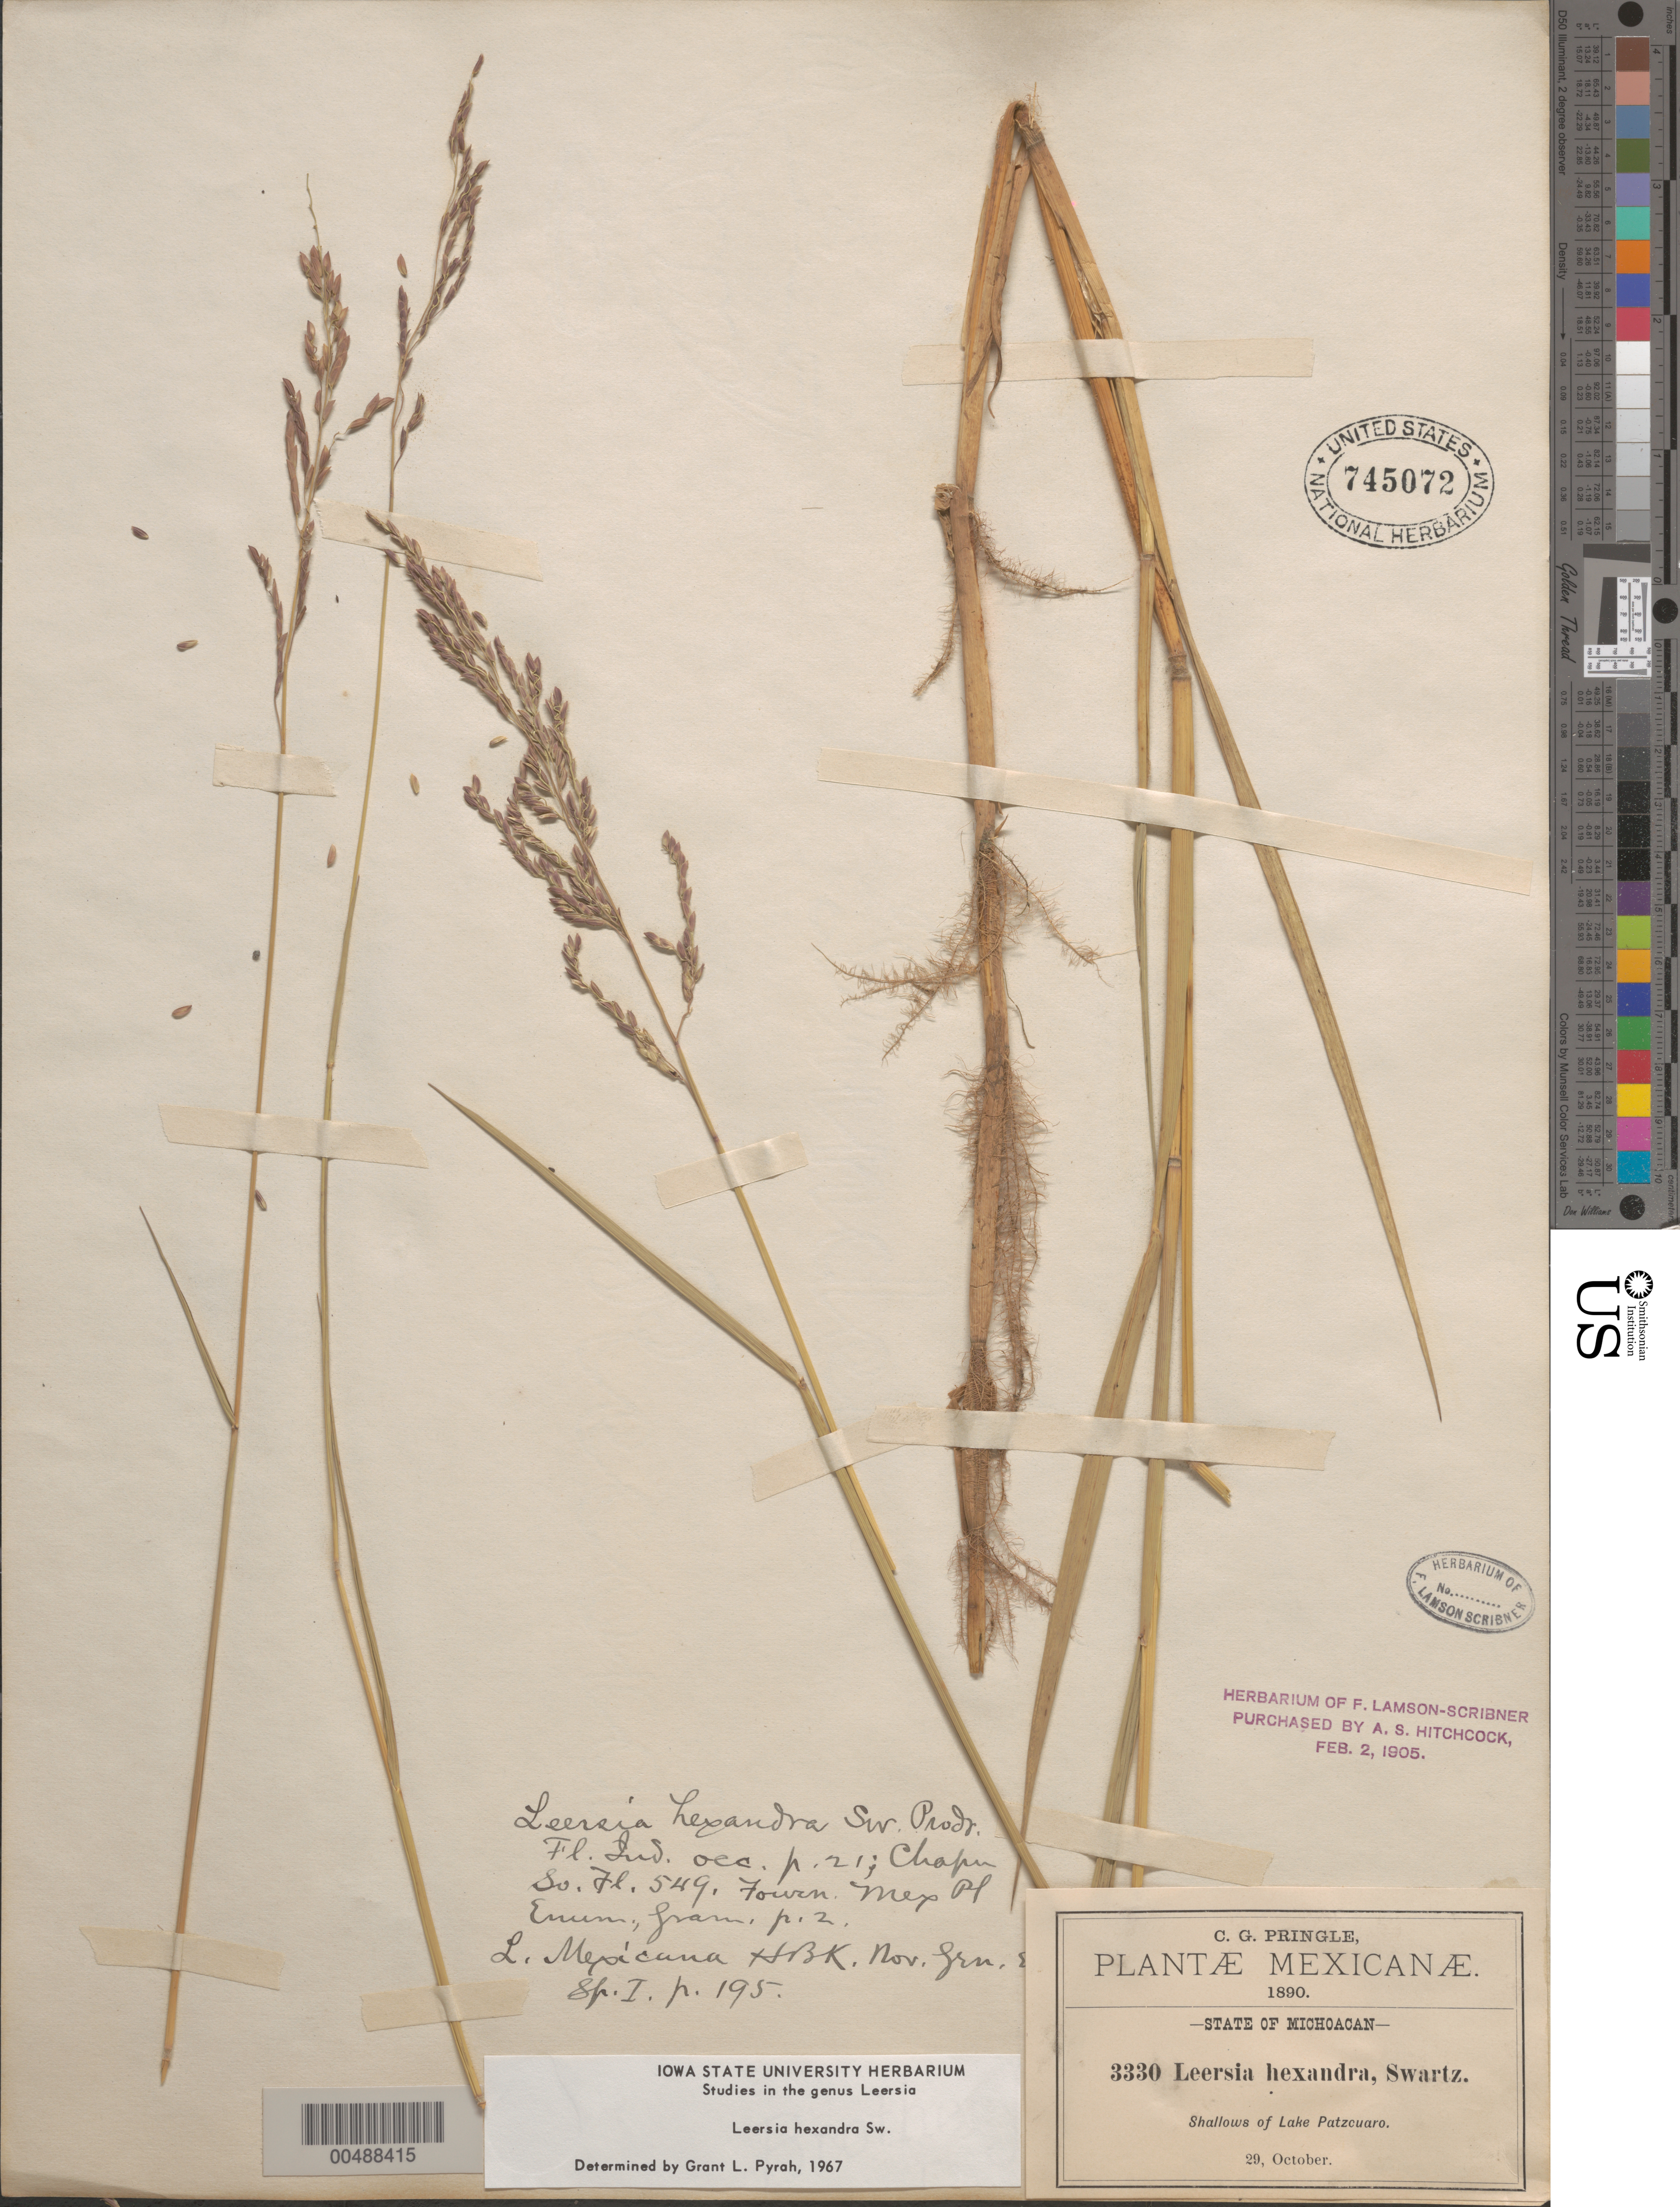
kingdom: Plantae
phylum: Tracheophyta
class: Liliopsida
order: Poales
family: Poaceae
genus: Leersia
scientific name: Leersia hexandra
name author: Sw.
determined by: Pyrah, G. L.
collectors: C. G. Pringle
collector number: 3330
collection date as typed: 29 Oct 1890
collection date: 1890-10-29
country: Mexico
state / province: Michoacán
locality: Lake Patzcuaro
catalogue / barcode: US 745072